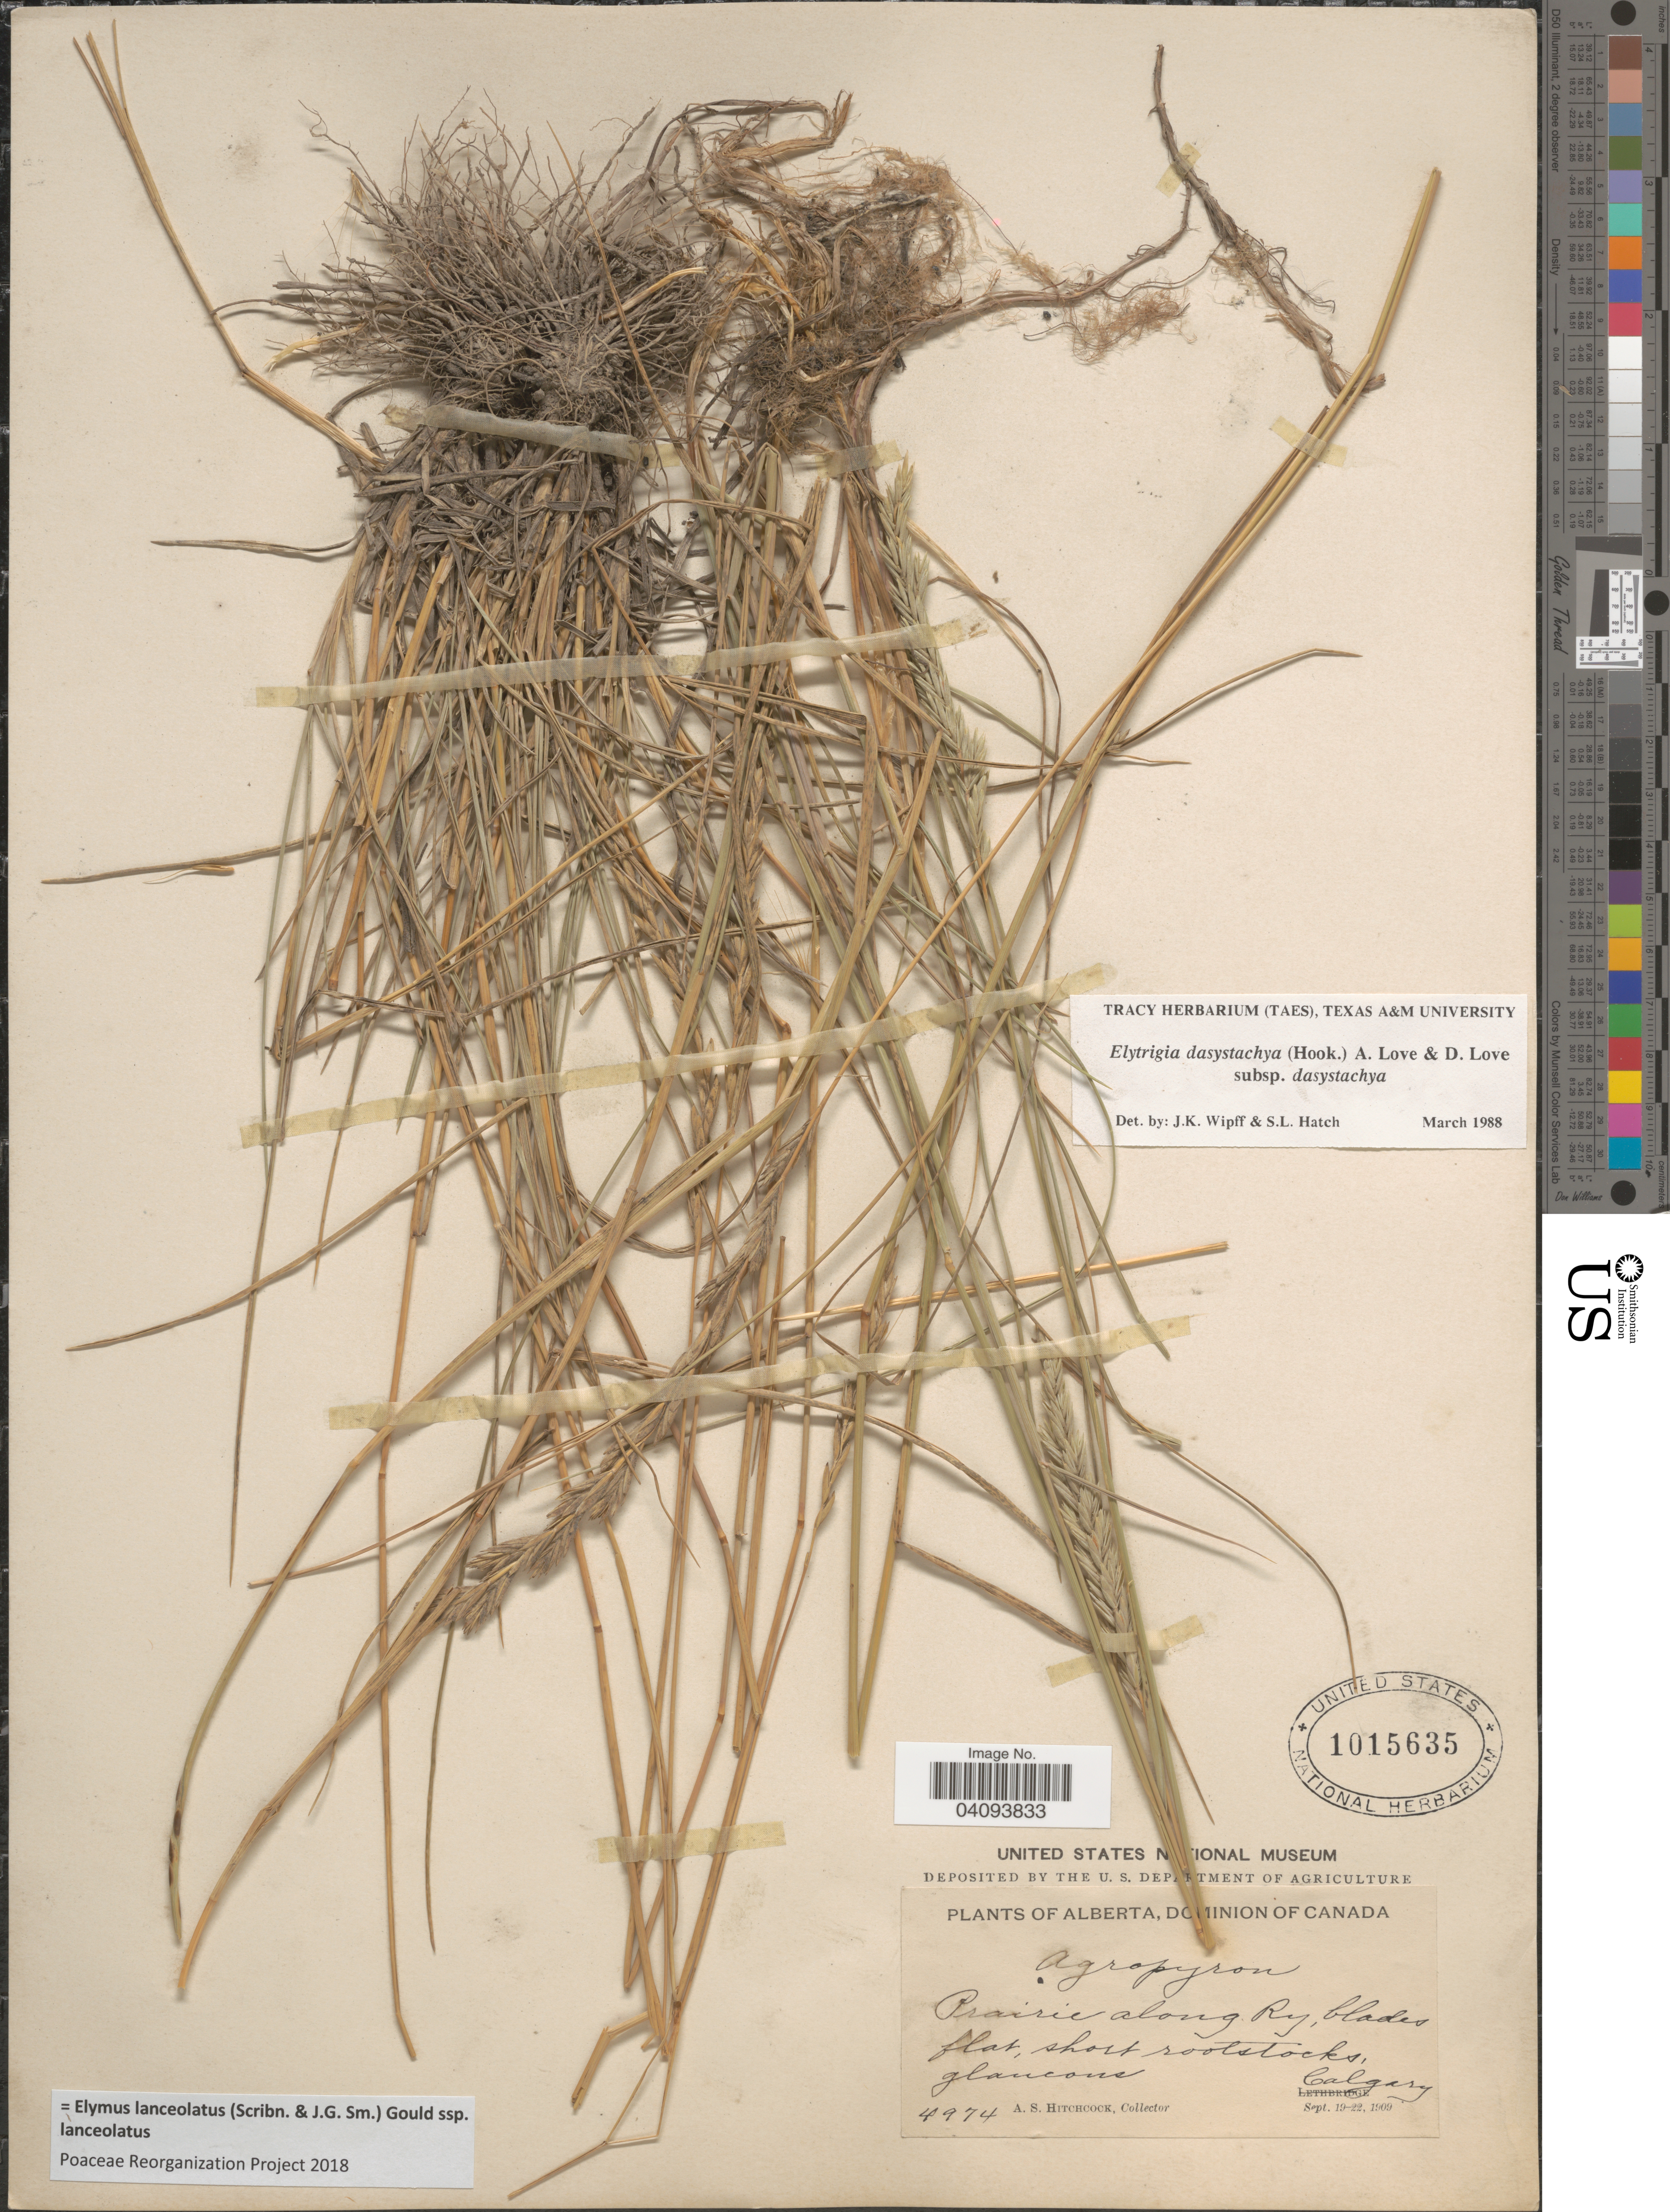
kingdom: Plantae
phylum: Tracheophyta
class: Liliopsida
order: Poales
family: Poaceae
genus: Elymus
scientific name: Elymus lanceolatus subsp. lanceolatus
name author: (Scribn. & J.G. Sm.) Gould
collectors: A. S. Hitchcock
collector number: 4974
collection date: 1909-09-19/1909-09-22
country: Canada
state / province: Alberta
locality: Prairie along Ry. Calgary.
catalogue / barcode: US 1015635